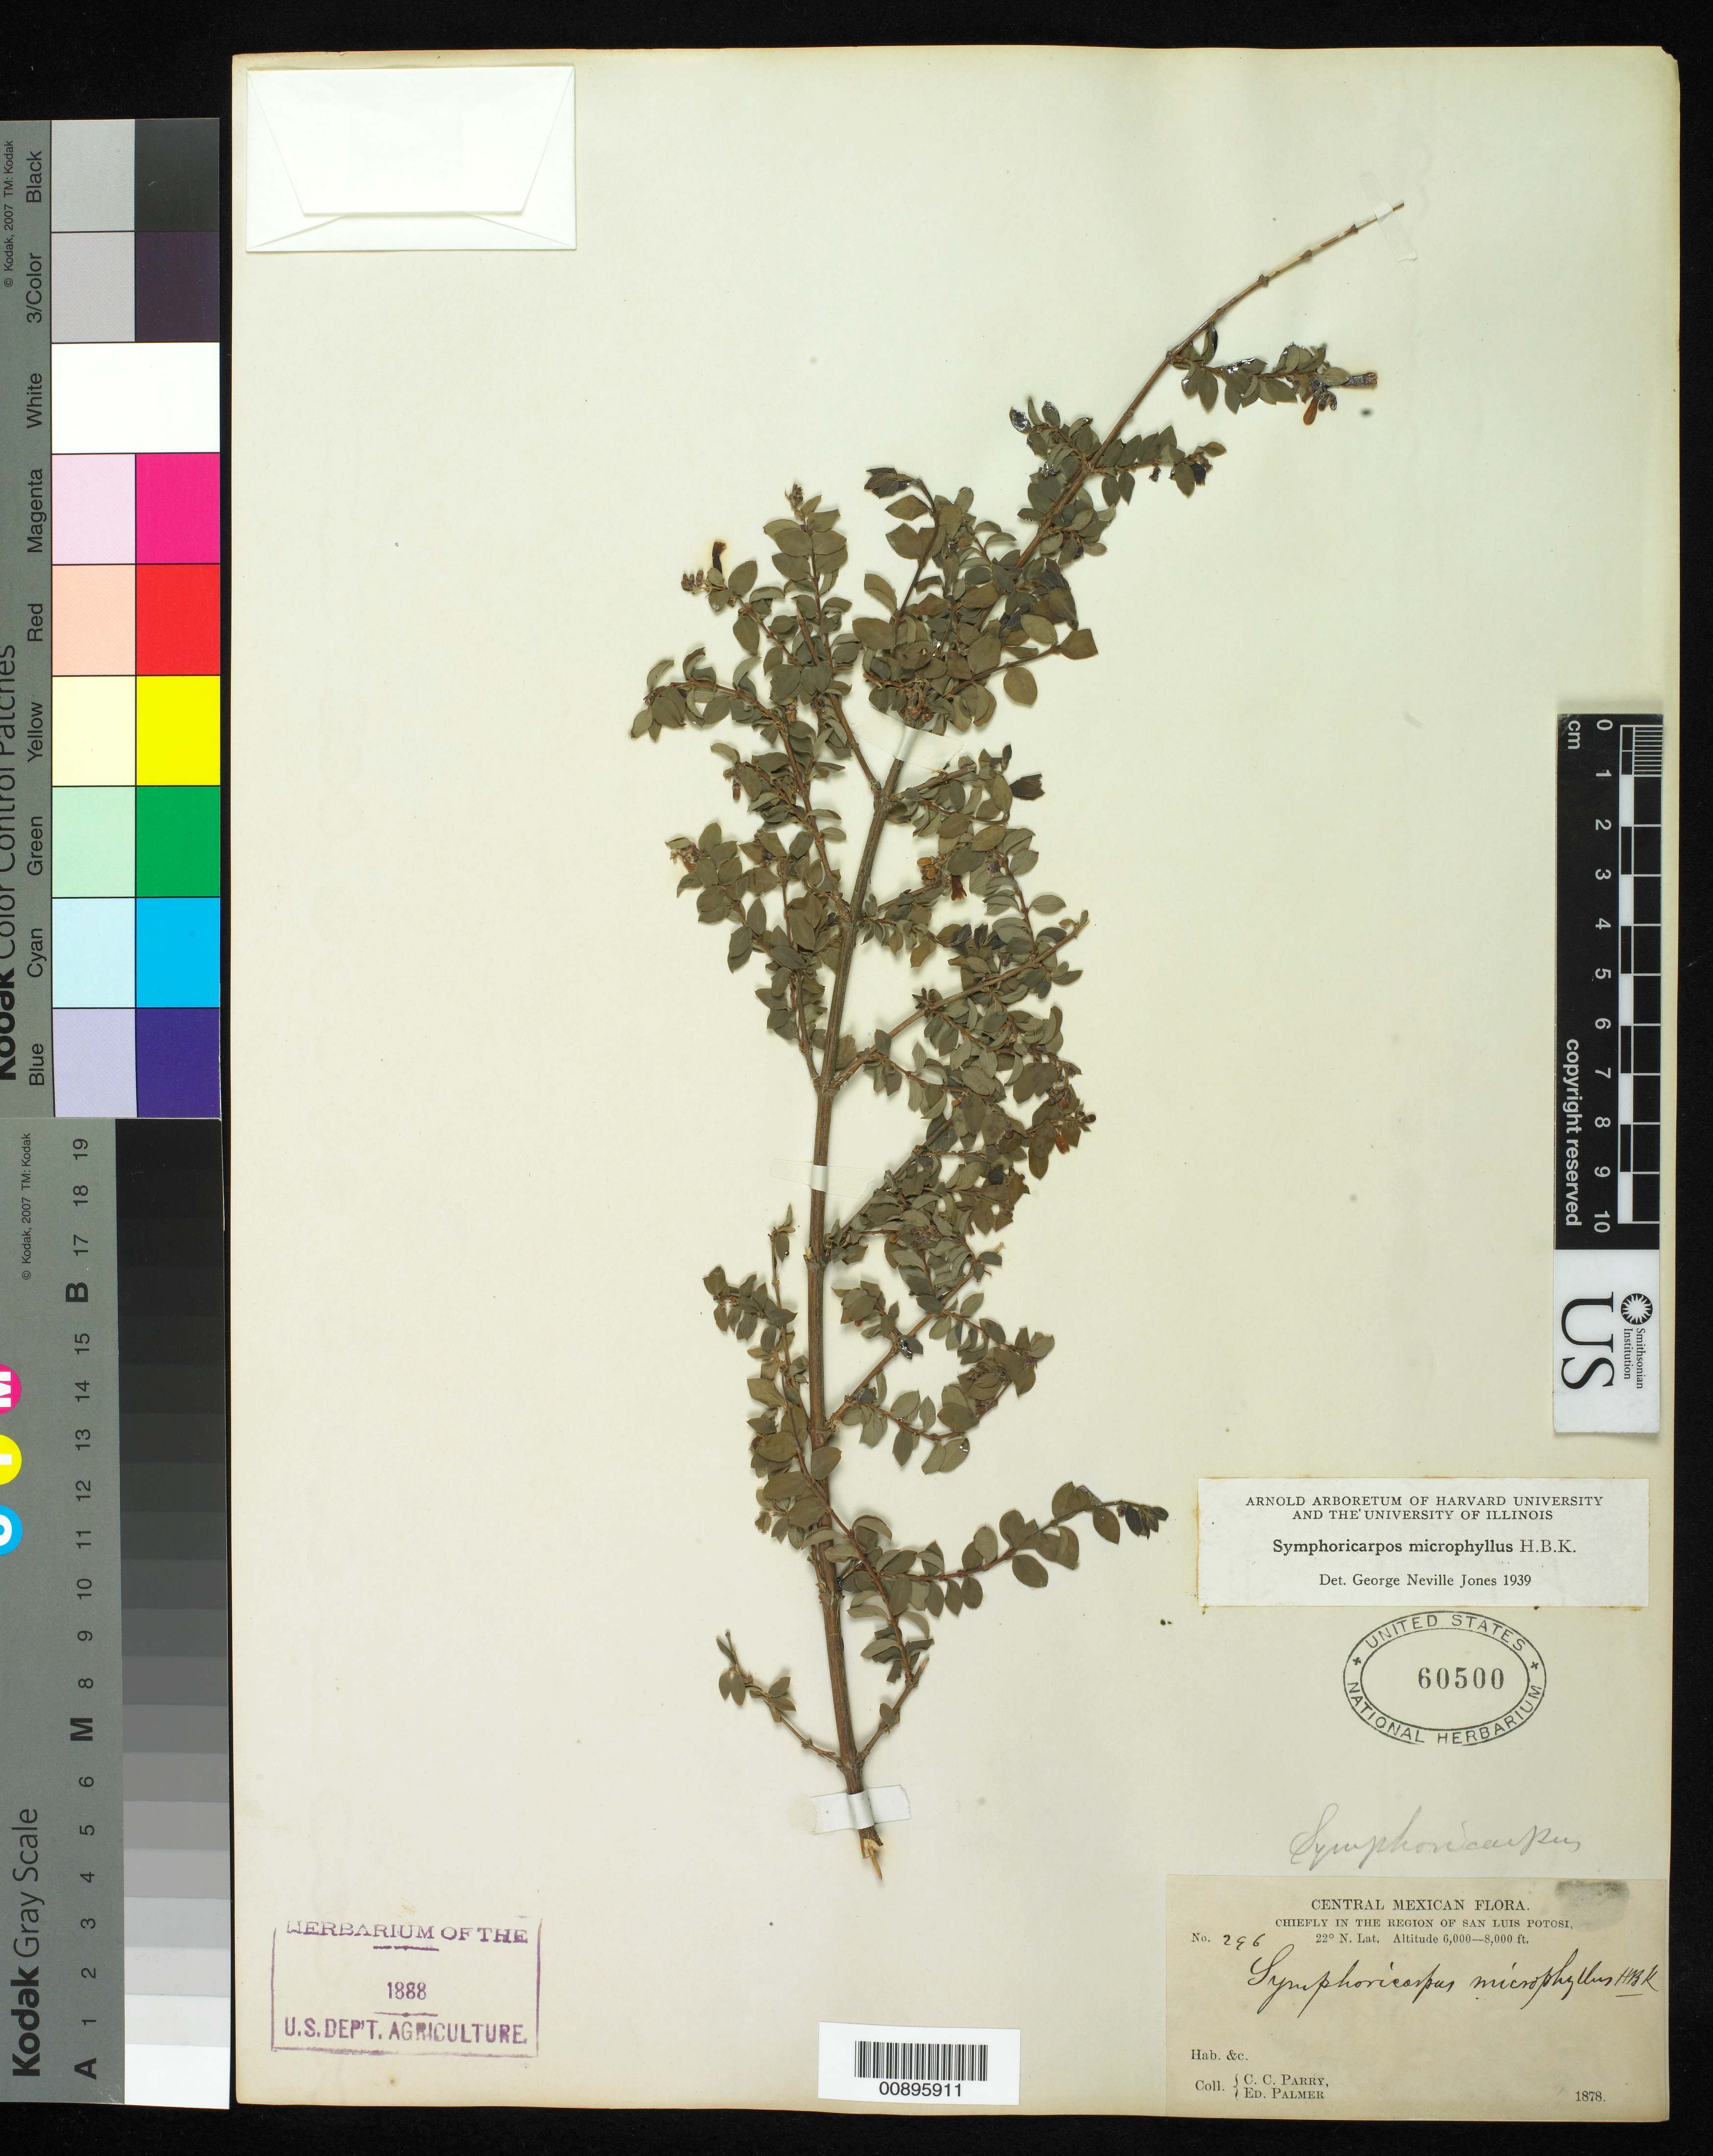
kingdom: Plantae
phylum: Tracheophyta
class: Magnoliopsida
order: Dipsacales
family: Caprifoliaceae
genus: Symphoricarpos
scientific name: Symphoricarpos microphyllus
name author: Kunth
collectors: C. C. Parry & E. Palmer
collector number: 296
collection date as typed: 1878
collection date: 1878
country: Mexico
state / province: San Luis Potosí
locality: Chiefly in the region of San Luis Potosí.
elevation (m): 1829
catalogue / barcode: US 60500